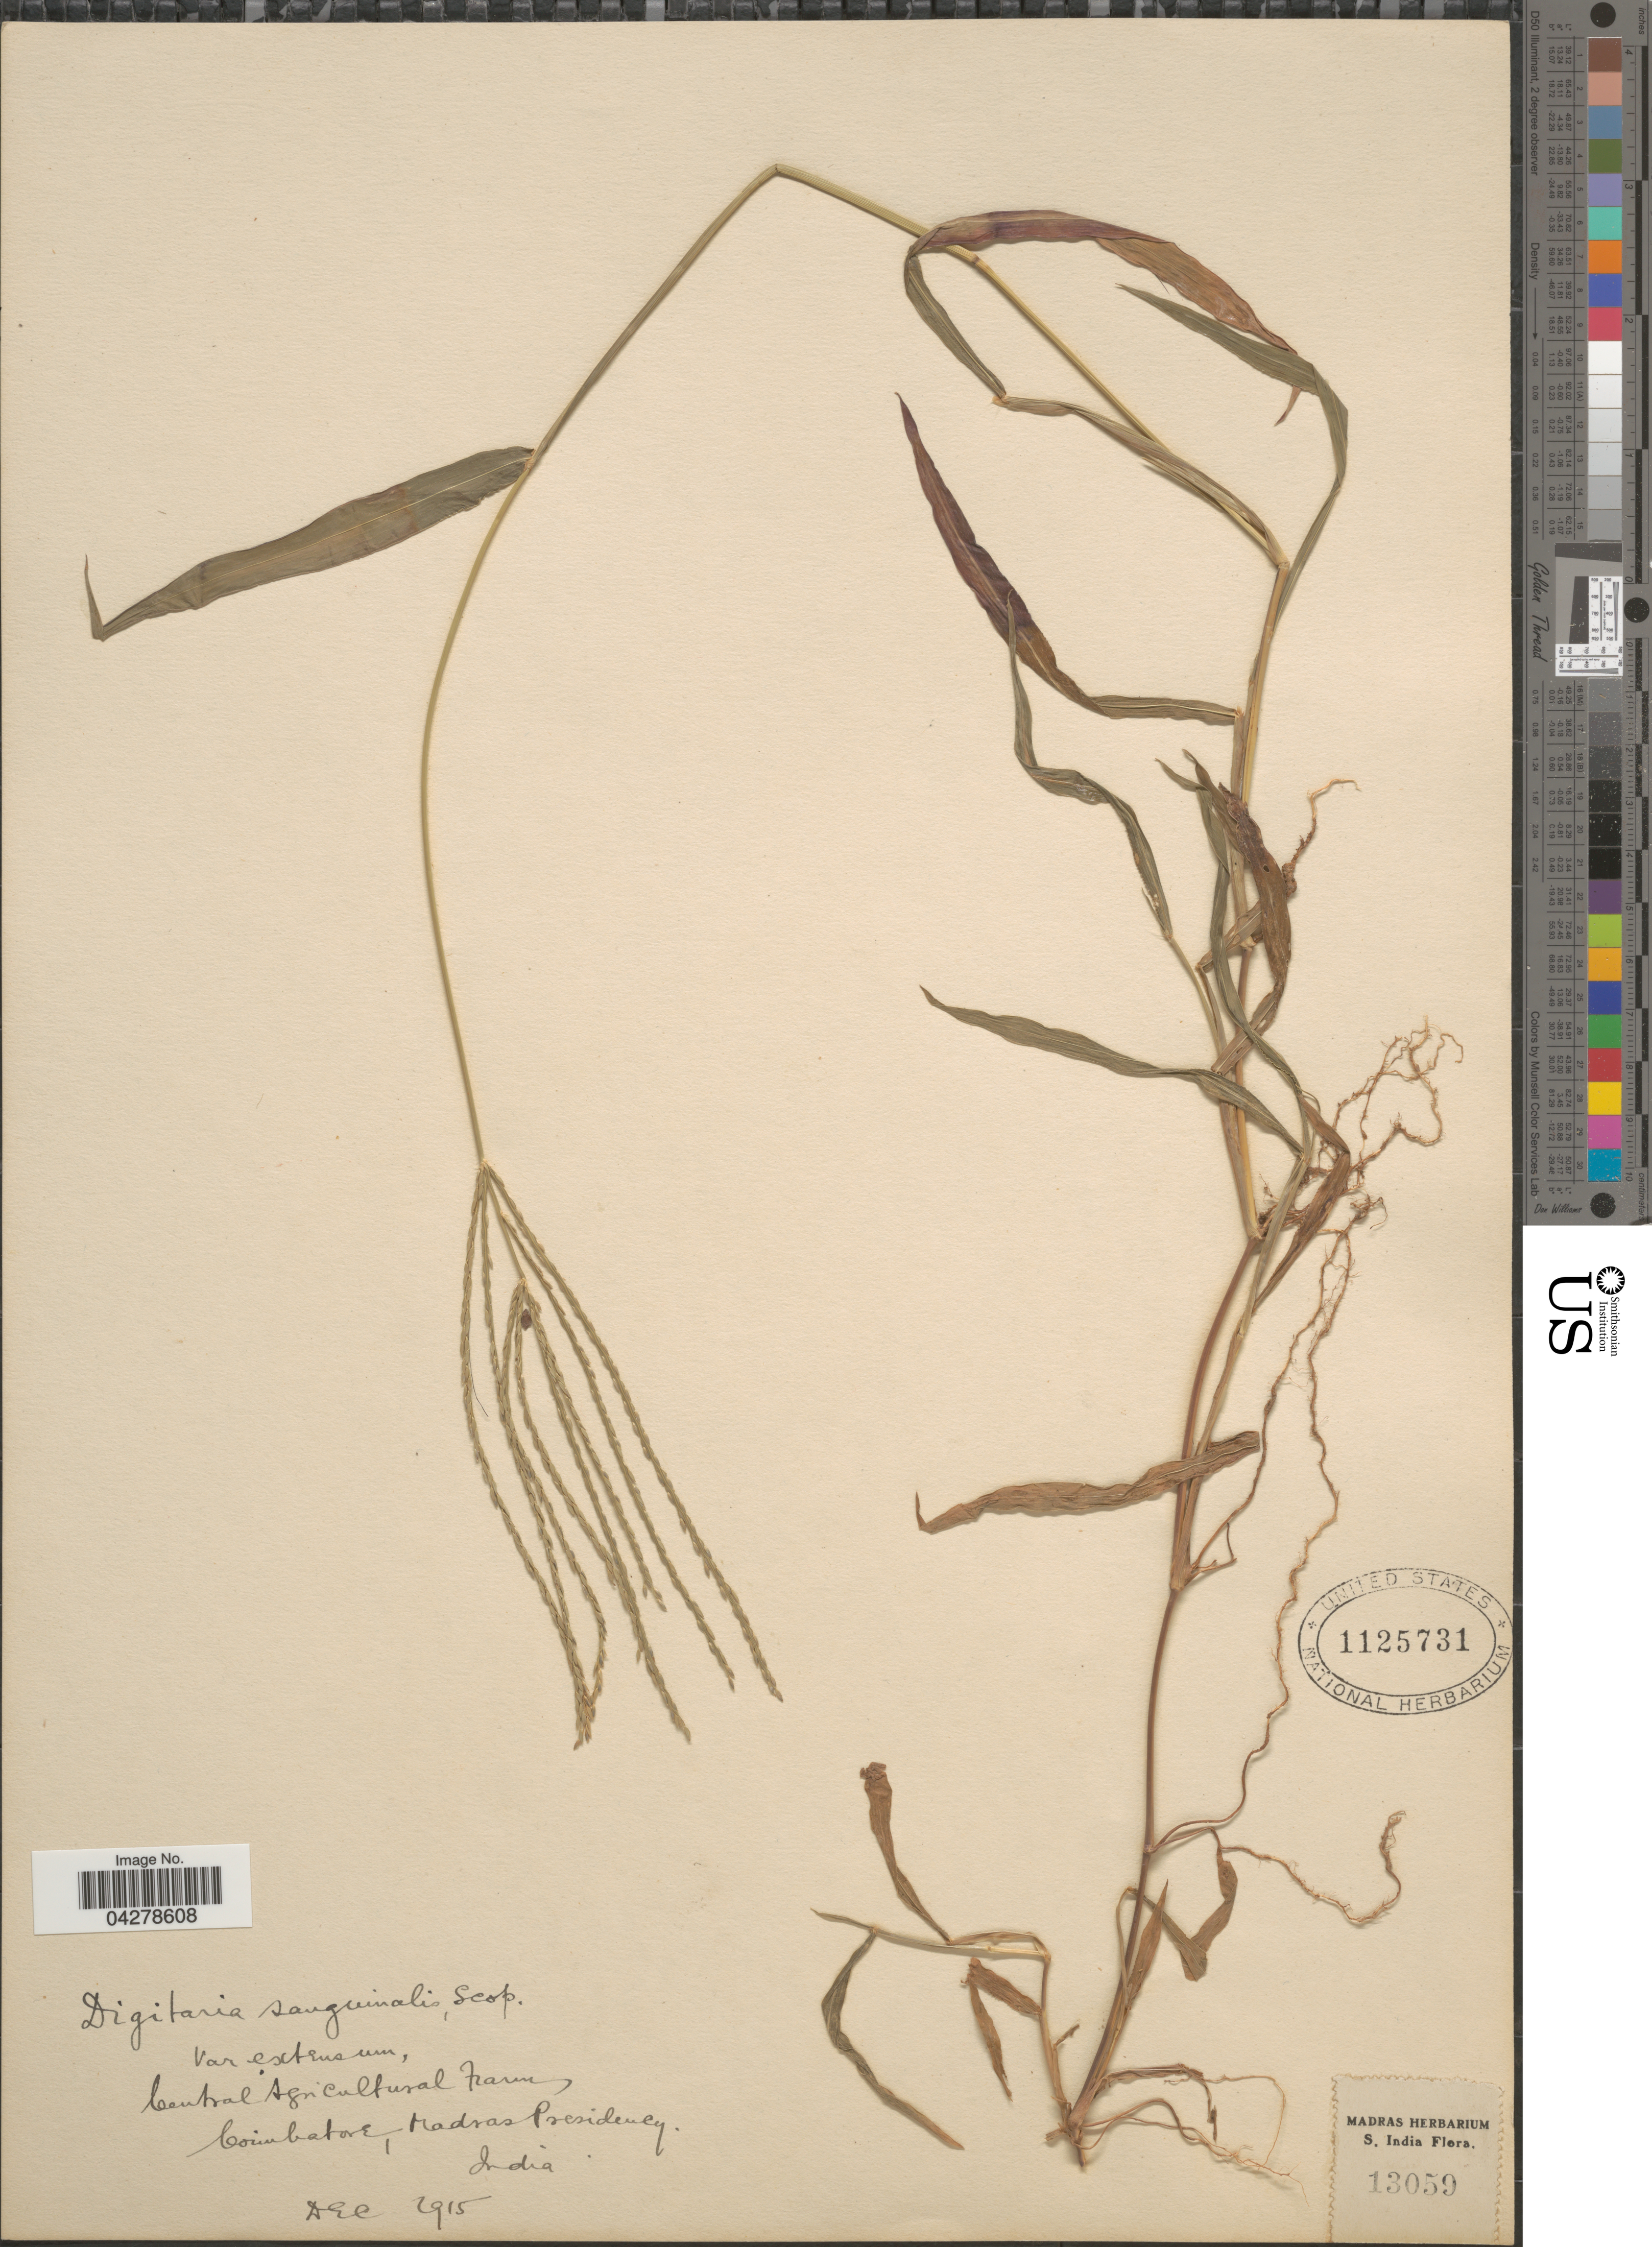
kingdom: Plantae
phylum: Tracheophyta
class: Liliopsida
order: Poales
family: Poaceae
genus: Digitaria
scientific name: Digitaria setigera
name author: Roth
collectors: Ex herb. Madras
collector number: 13059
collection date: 1915-12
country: India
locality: S. India. Central Agricultural Farm, Coimbatore, Madras Presidency.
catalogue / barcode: US 1125731